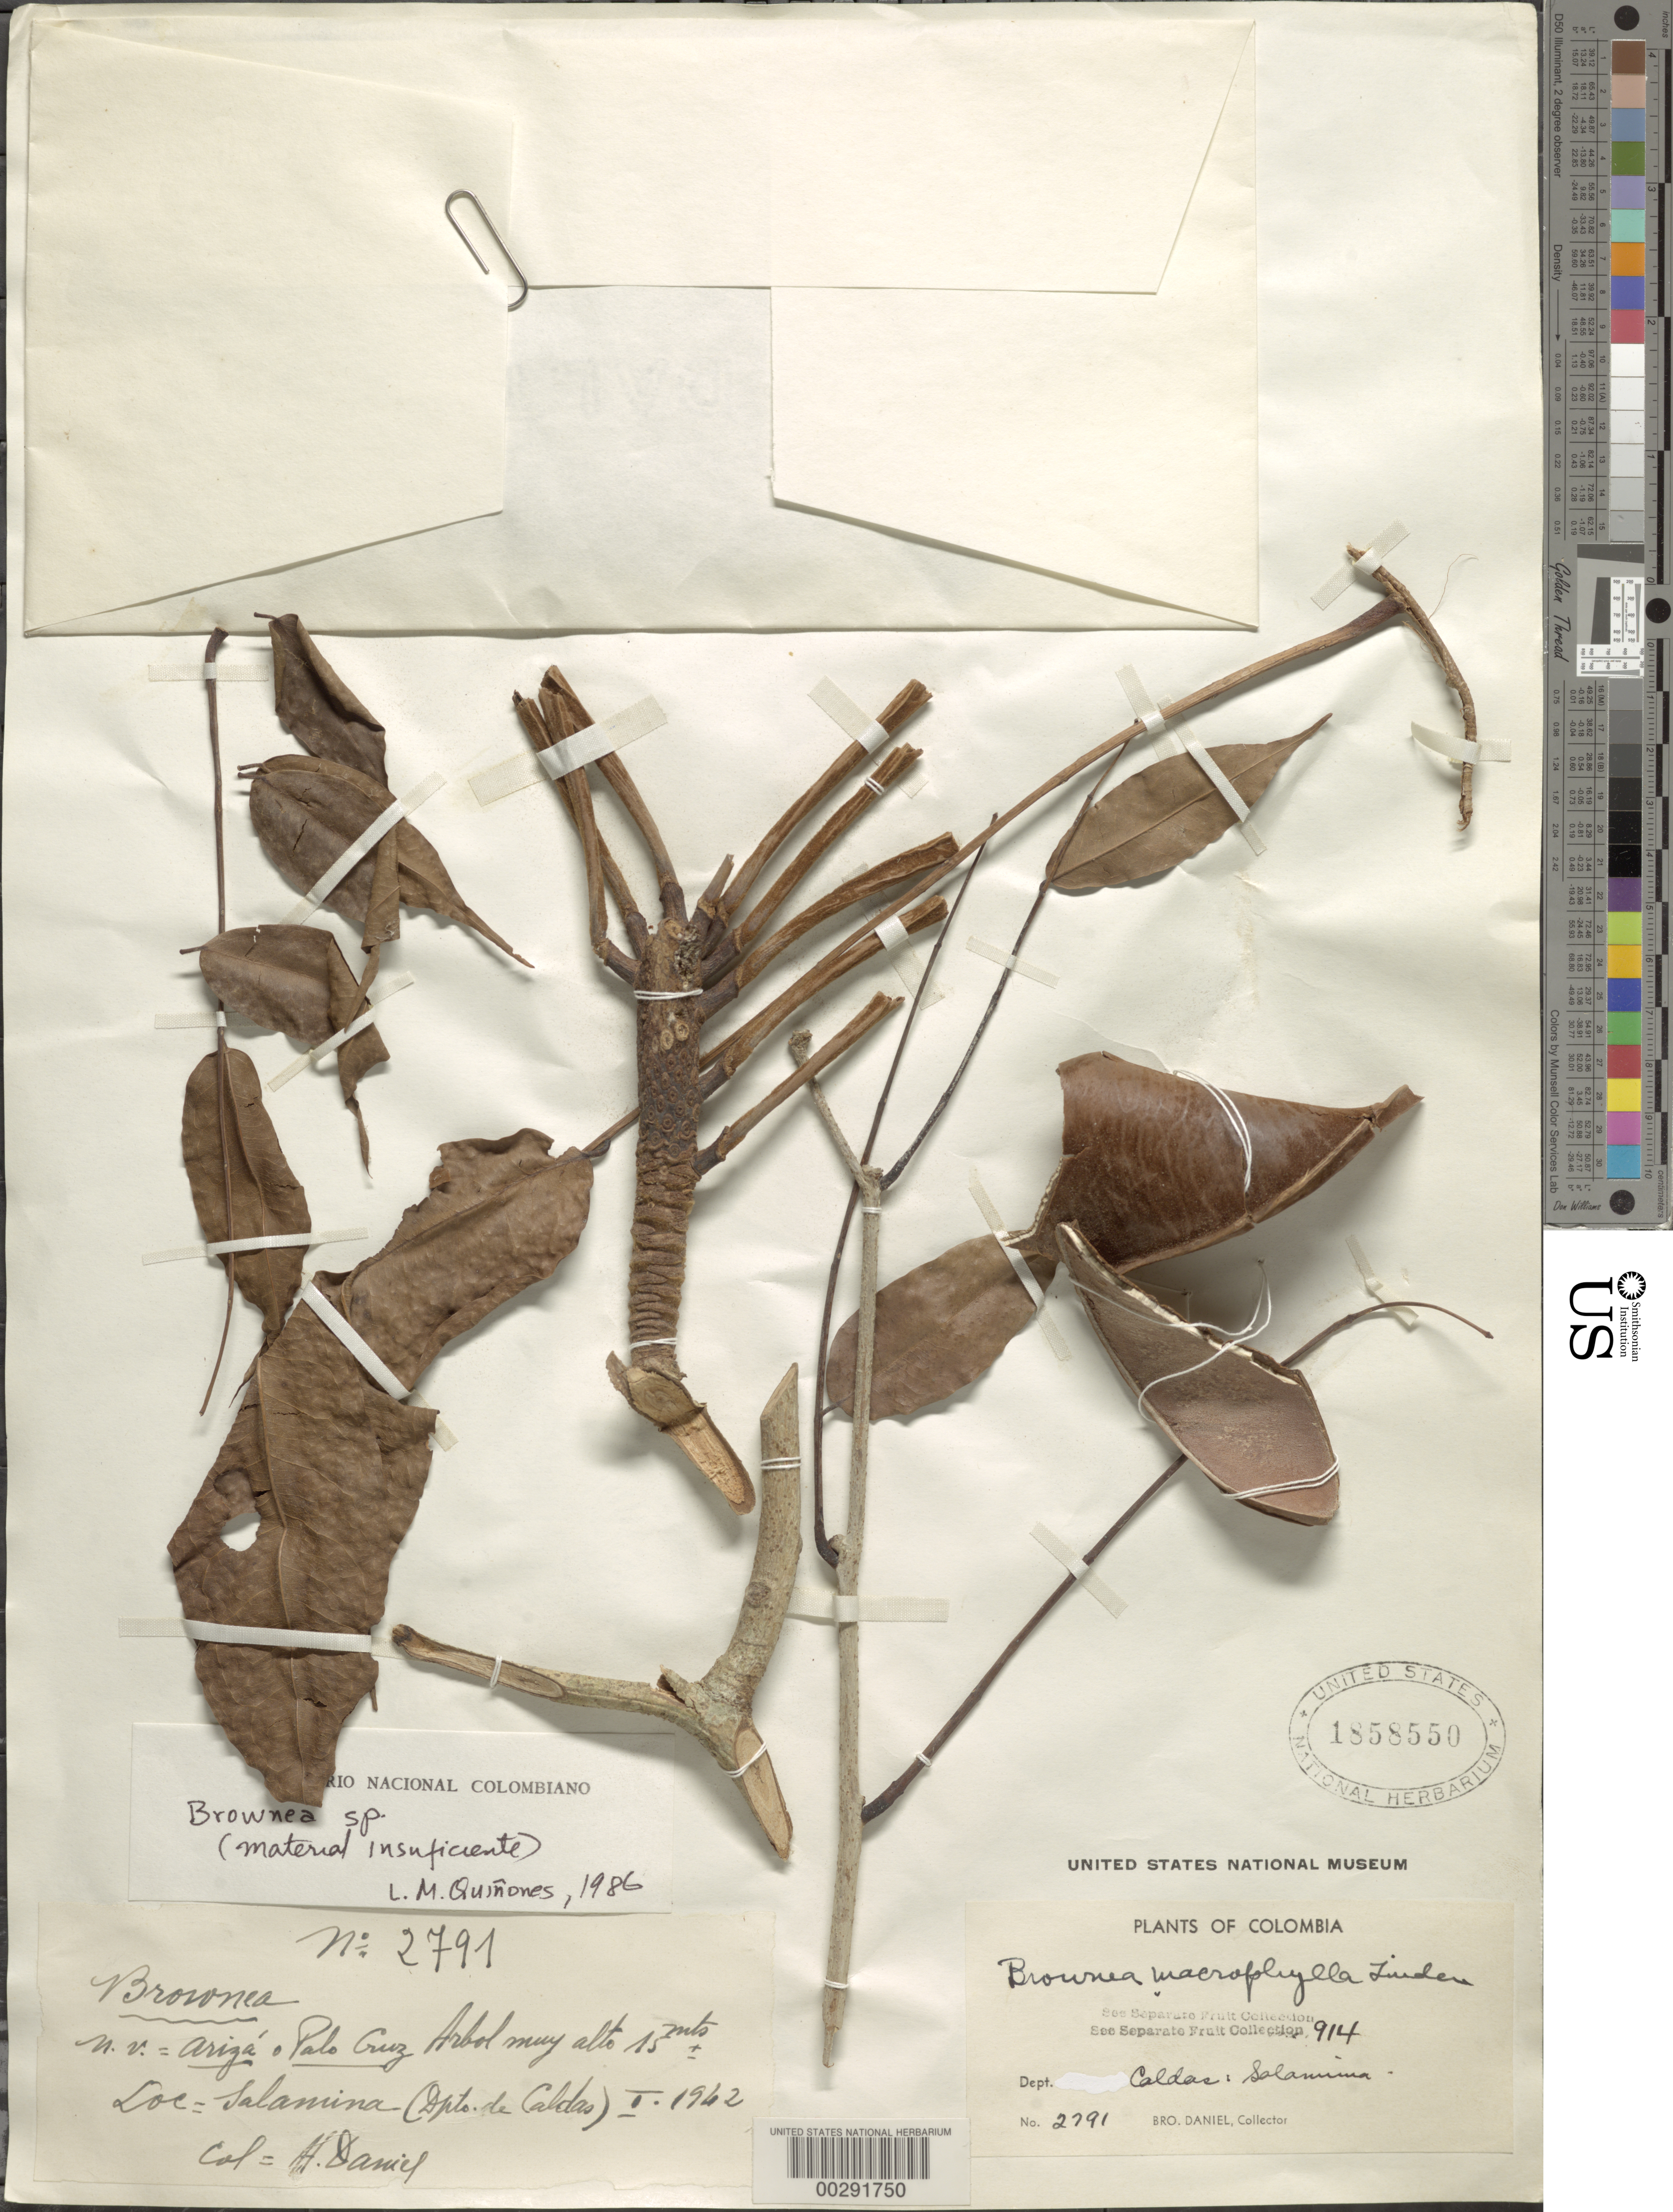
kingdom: Plantae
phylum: Tracheophyta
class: Magnoliopsida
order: Fabales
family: Fabaceae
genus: Brownea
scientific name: Brownea sp.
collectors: Bro. Daniel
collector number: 2791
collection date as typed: Jan 1962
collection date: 1962-01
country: Colombia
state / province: Caldas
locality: Salamima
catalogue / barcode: US 1858550